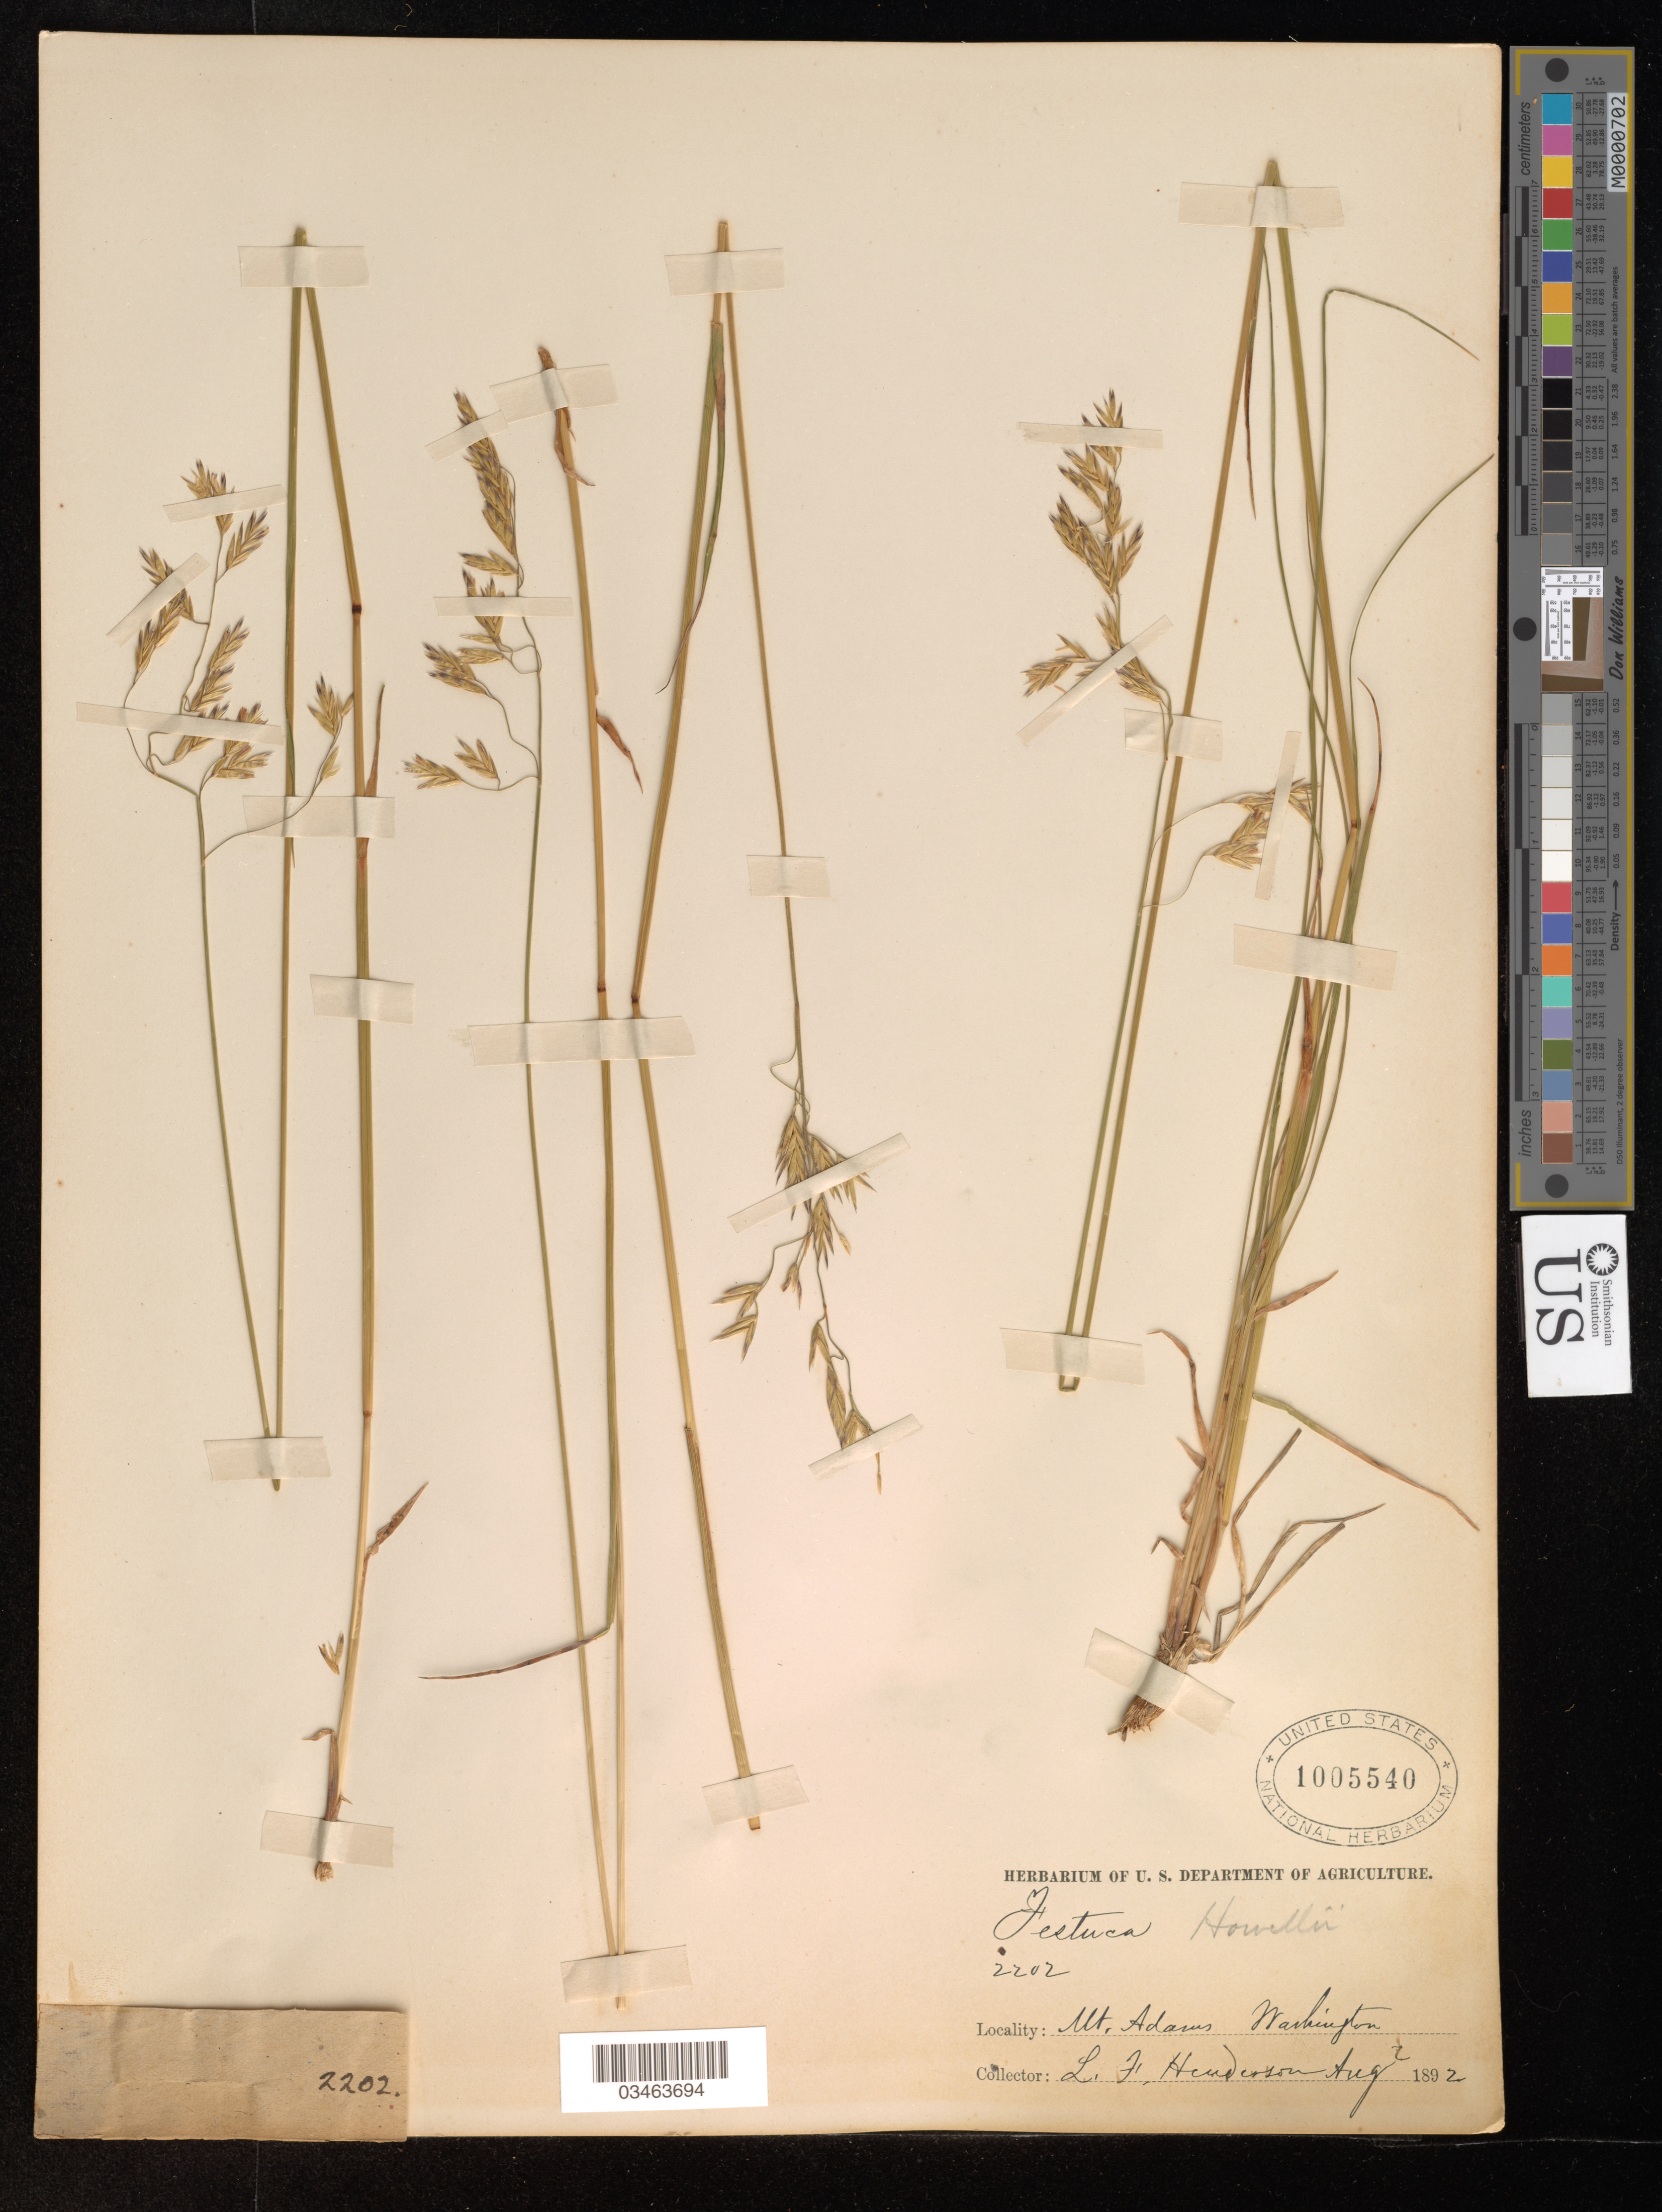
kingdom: Plantae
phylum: Tracheophyta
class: Liliopsida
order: Poales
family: Poaceae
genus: Festuca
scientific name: Festuca howellii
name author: Hack. ex W.J. Beal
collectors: L. Henderson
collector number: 2202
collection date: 1892-08-02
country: United States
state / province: Washington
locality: Mt. Adams.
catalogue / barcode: US 1005540